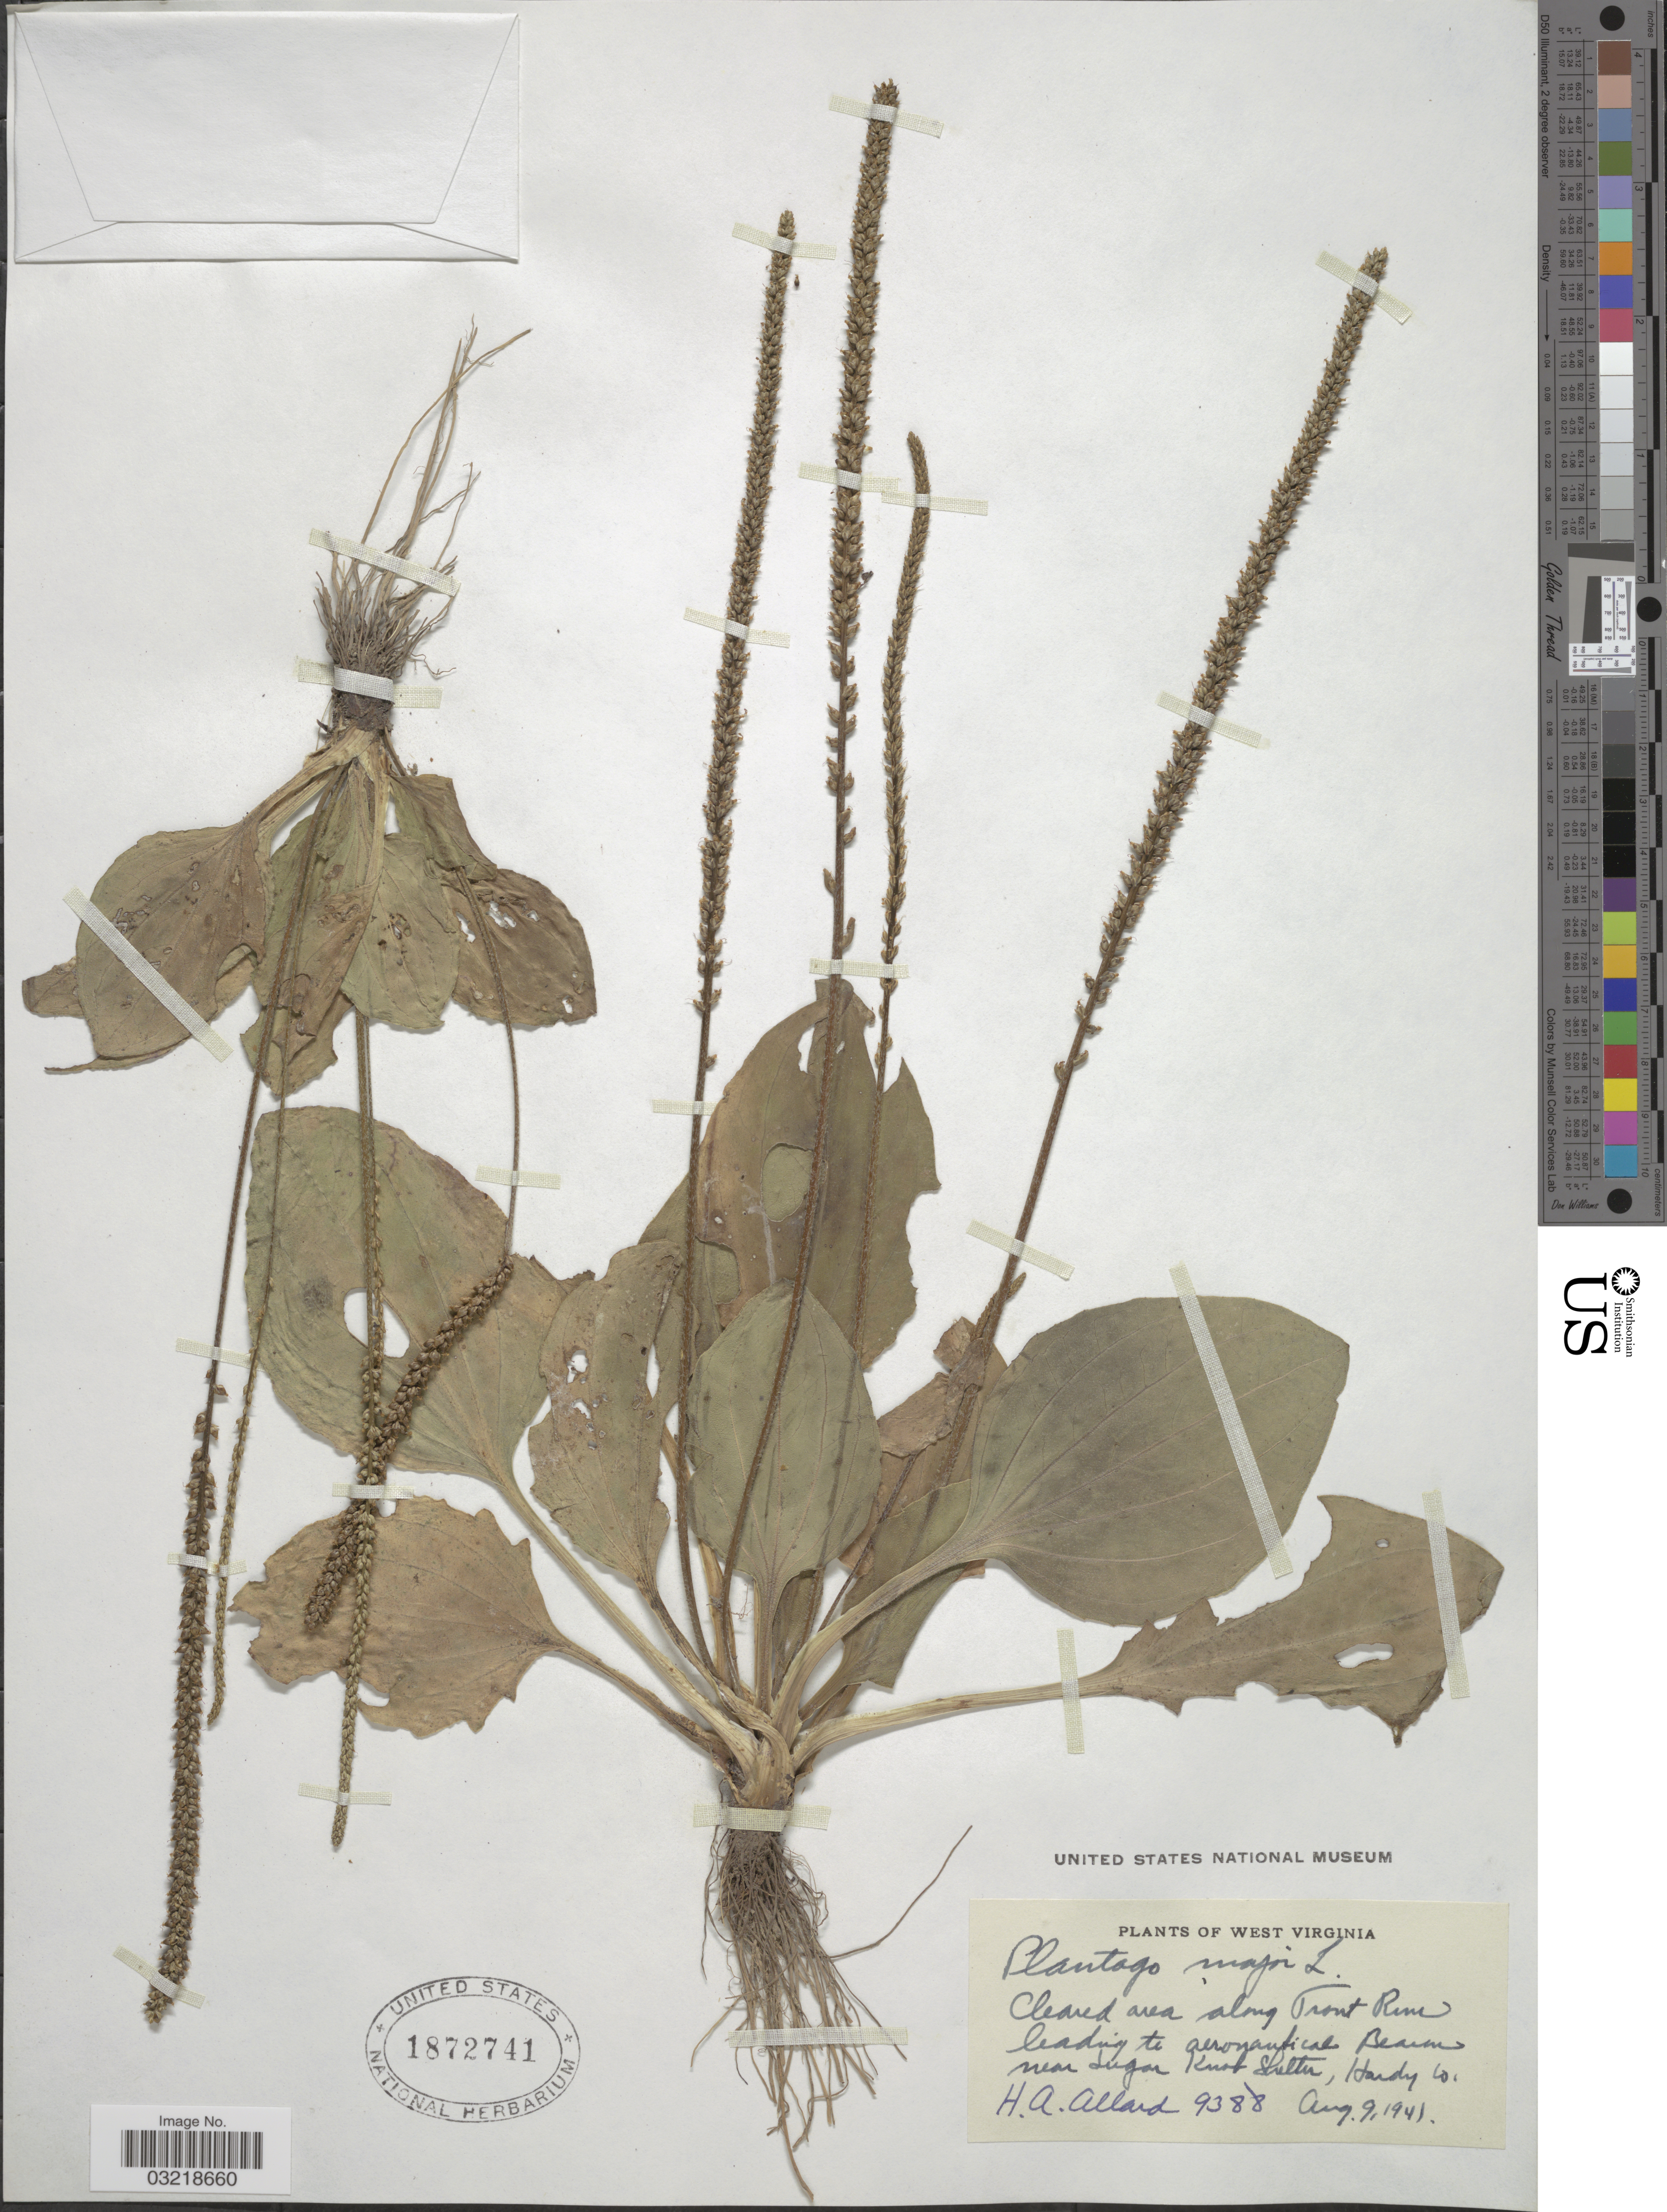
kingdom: Plantae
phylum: Tracheophyta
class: Magnoliopsida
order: Lamiales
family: Plantaginaceae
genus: Plantago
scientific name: Plantago major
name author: L.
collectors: H. A. Allard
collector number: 9388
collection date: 1941-08-09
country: United States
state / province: West Virginia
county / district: Hardy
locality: Cleared area along Trout Run leading to aeronautical Beacon near Sugar Knob Shelter, Hardy Co.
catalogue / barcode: US 1872741